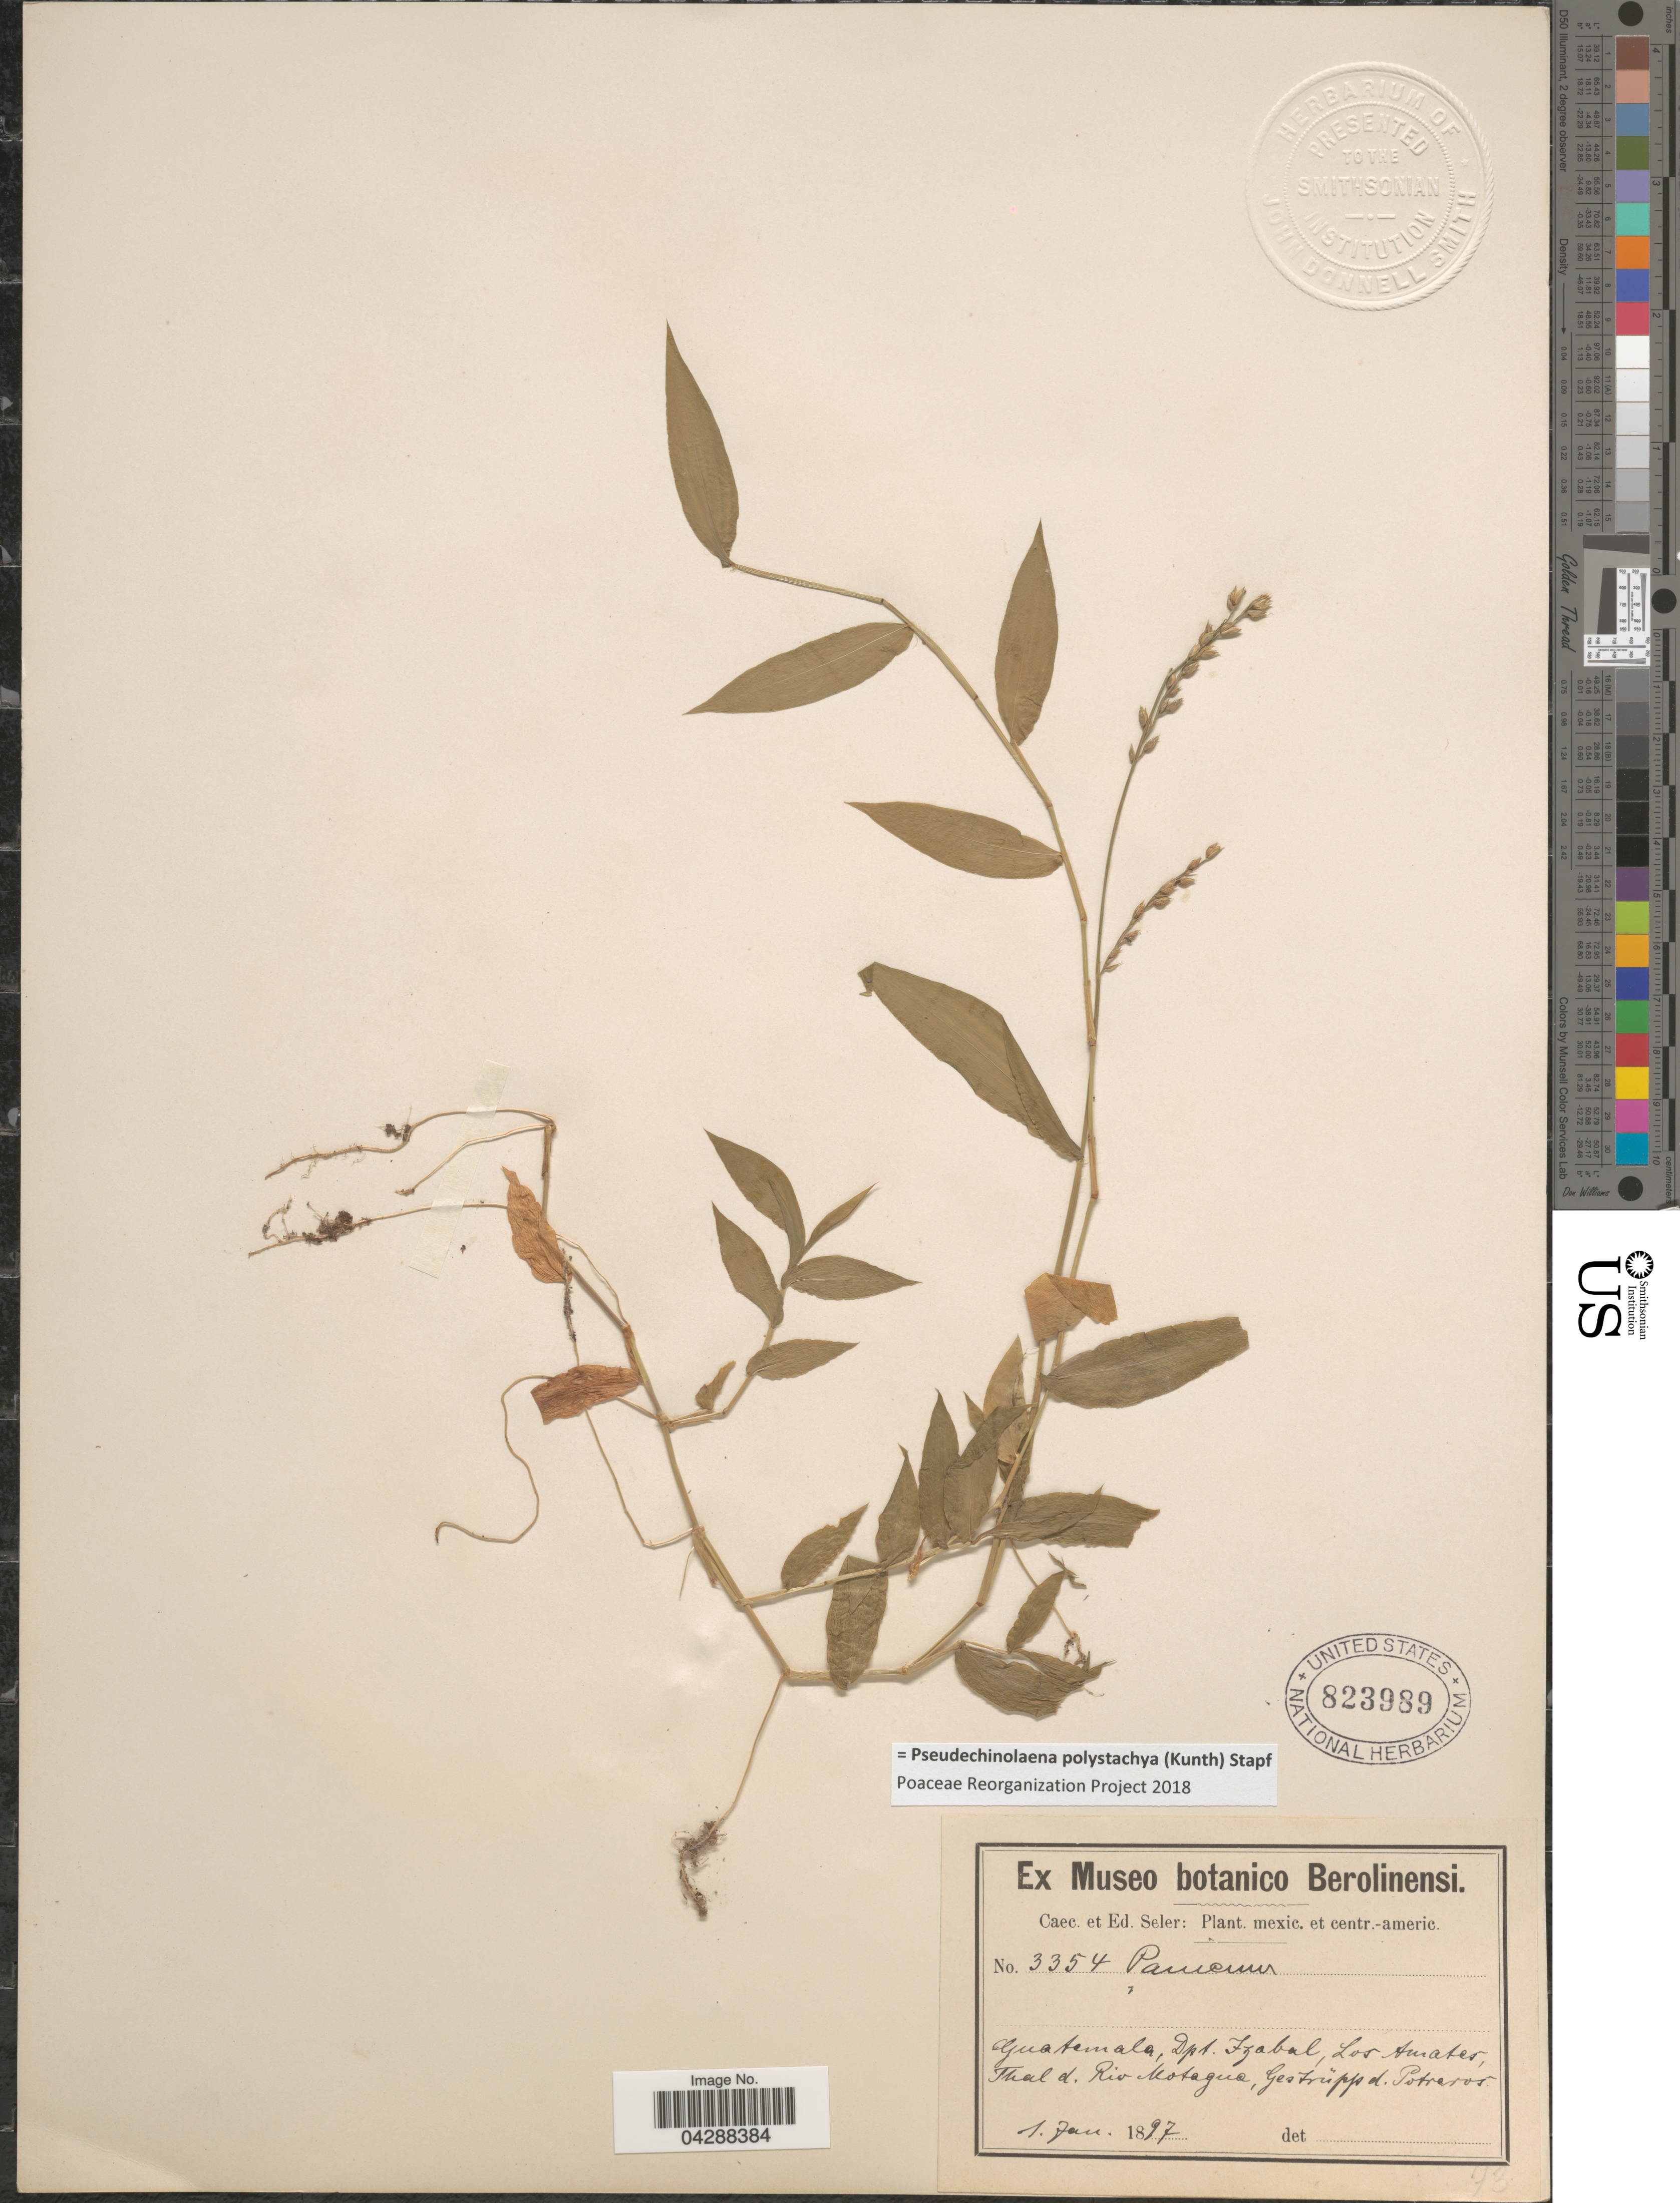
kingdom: Plantae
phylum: Tracheophyta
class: Liliopsida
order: Poales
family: Poaceae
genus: Pseudechinolaena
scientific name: Pseudechinolaena polystachya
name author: (Kunth) Stapf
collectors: C. Seler & E. G. Seler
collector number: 3354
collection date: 1897-01-01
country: Guatemala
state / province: Izabal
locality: Mexic. et centr.-americ. Dpt. Izabel, Los Amates, Thal d. Rio Motagua. Potreros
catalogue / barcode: US 823989